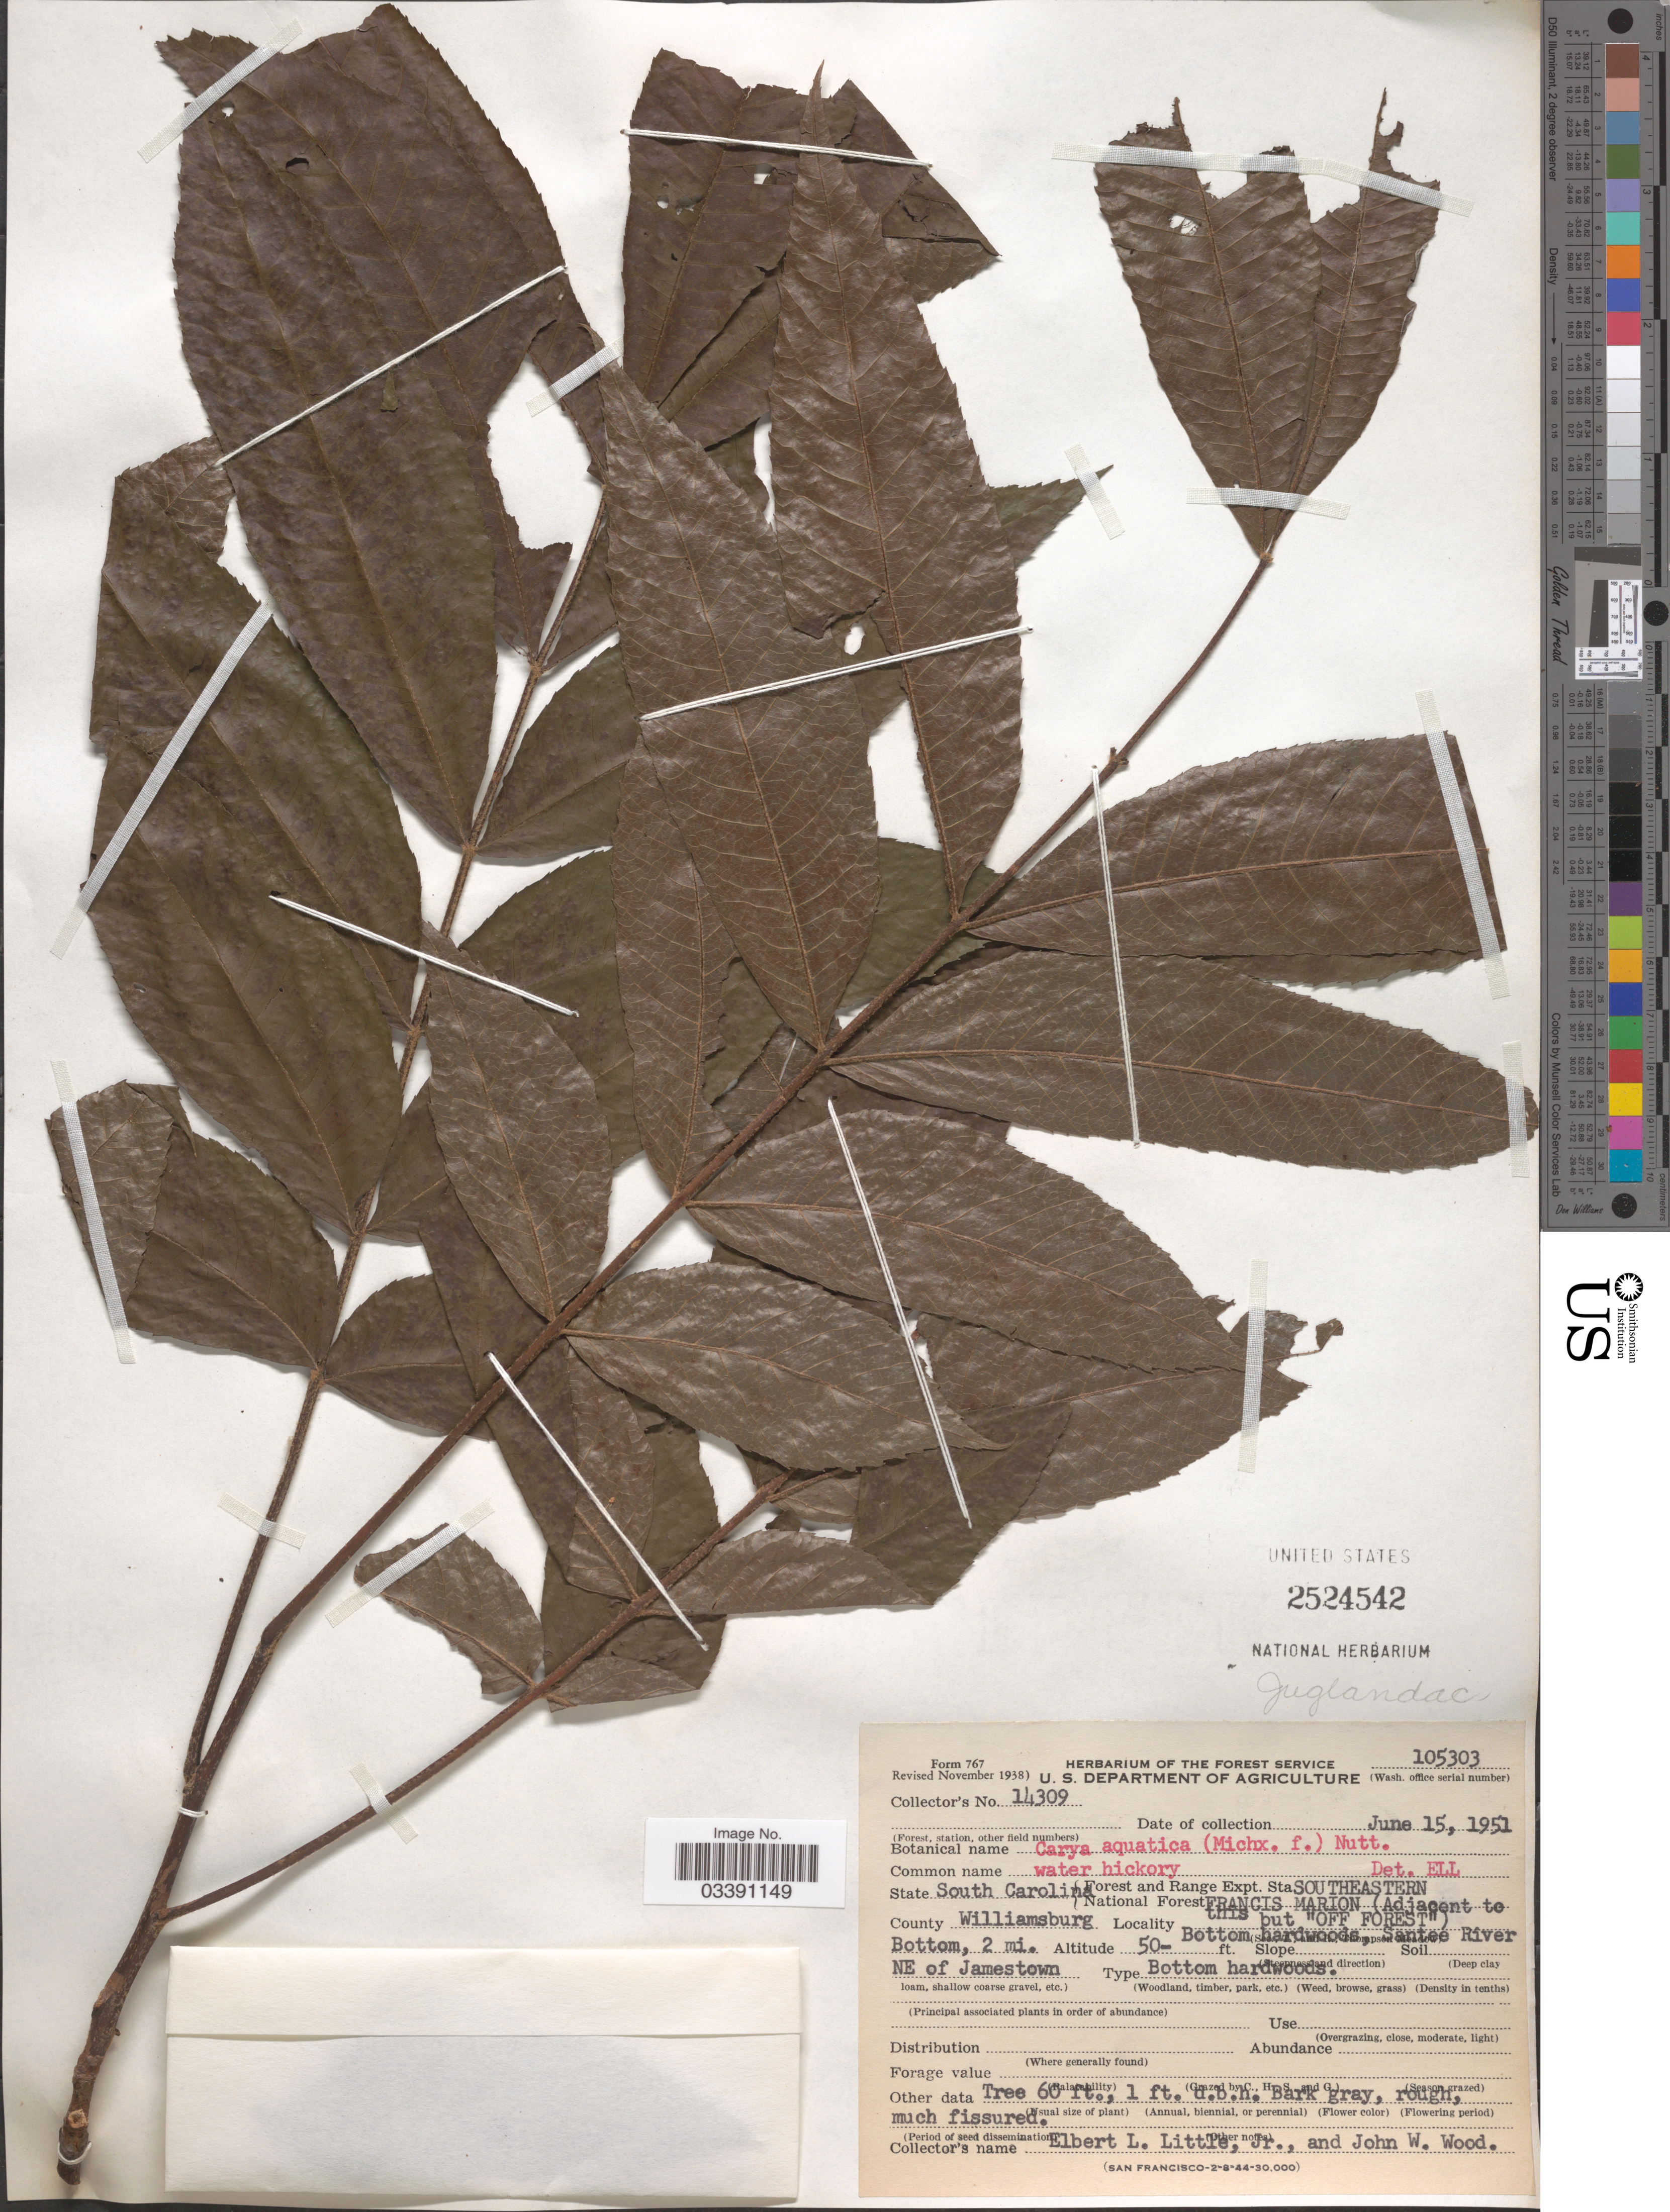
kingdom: Plantae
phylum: Tracheophyta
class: Magnoliopsida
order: Fagales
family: Juglandaceae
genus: Carya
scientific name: Carya aquatica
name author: (F. Michx.) Nutt.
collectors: E. L. Little & J. Wood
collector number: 14309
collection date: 1951-06-15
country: United States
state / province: South Carolina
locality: Forest and Range Expt. Sta. National Forest Southeastern Francis Marion (Adjacent to this but "Off Forest"). County Williamsburg. Bottom hardwoods, Santee River. Bottom, 2 mi. NE of Jamestown.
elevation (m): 15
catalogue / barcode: US 2524542